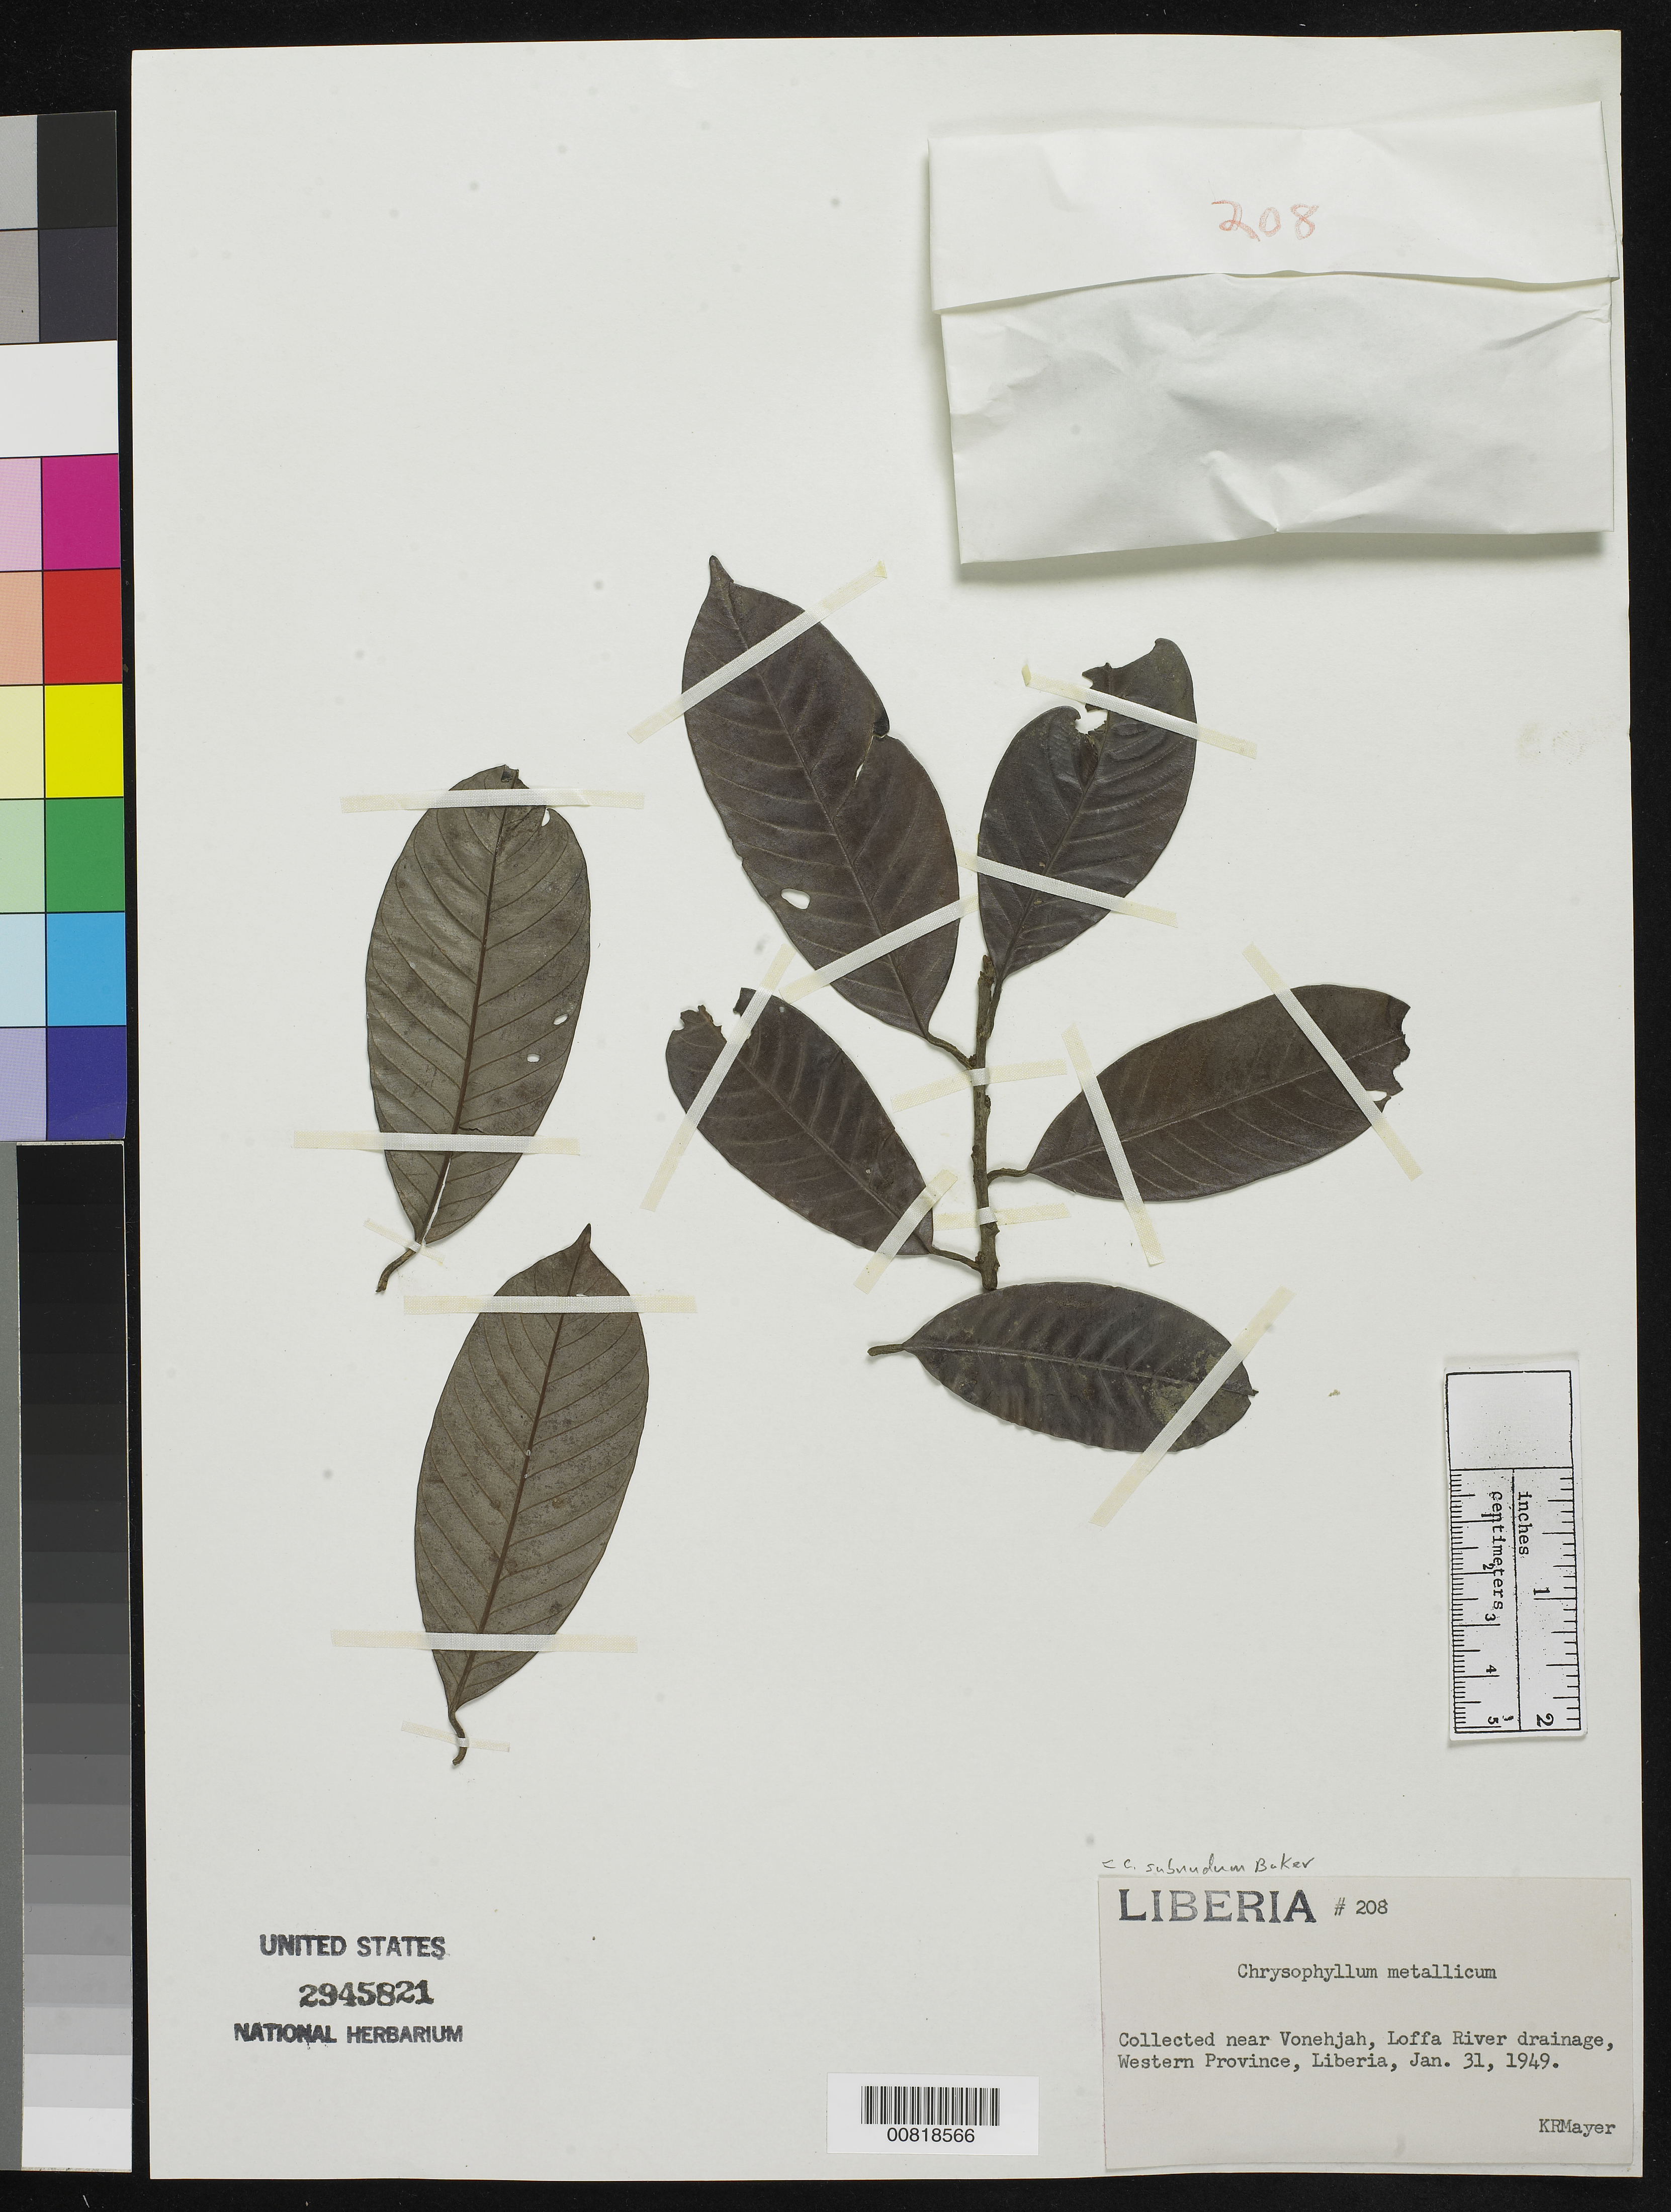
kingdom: Plantae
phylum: Tracheophyta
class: Magnoliopsida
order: Ericales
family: Sapotaceae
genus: Chrysophyllum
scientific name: Chrysophyllum metallicum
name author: Baker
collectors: K. R. Mayer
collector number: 208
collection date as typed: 31 Jan 1949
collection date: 1949-01-31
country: Liberia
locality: Western Province: Loffa River drainage, near Vonejah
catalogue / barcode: US 2945821